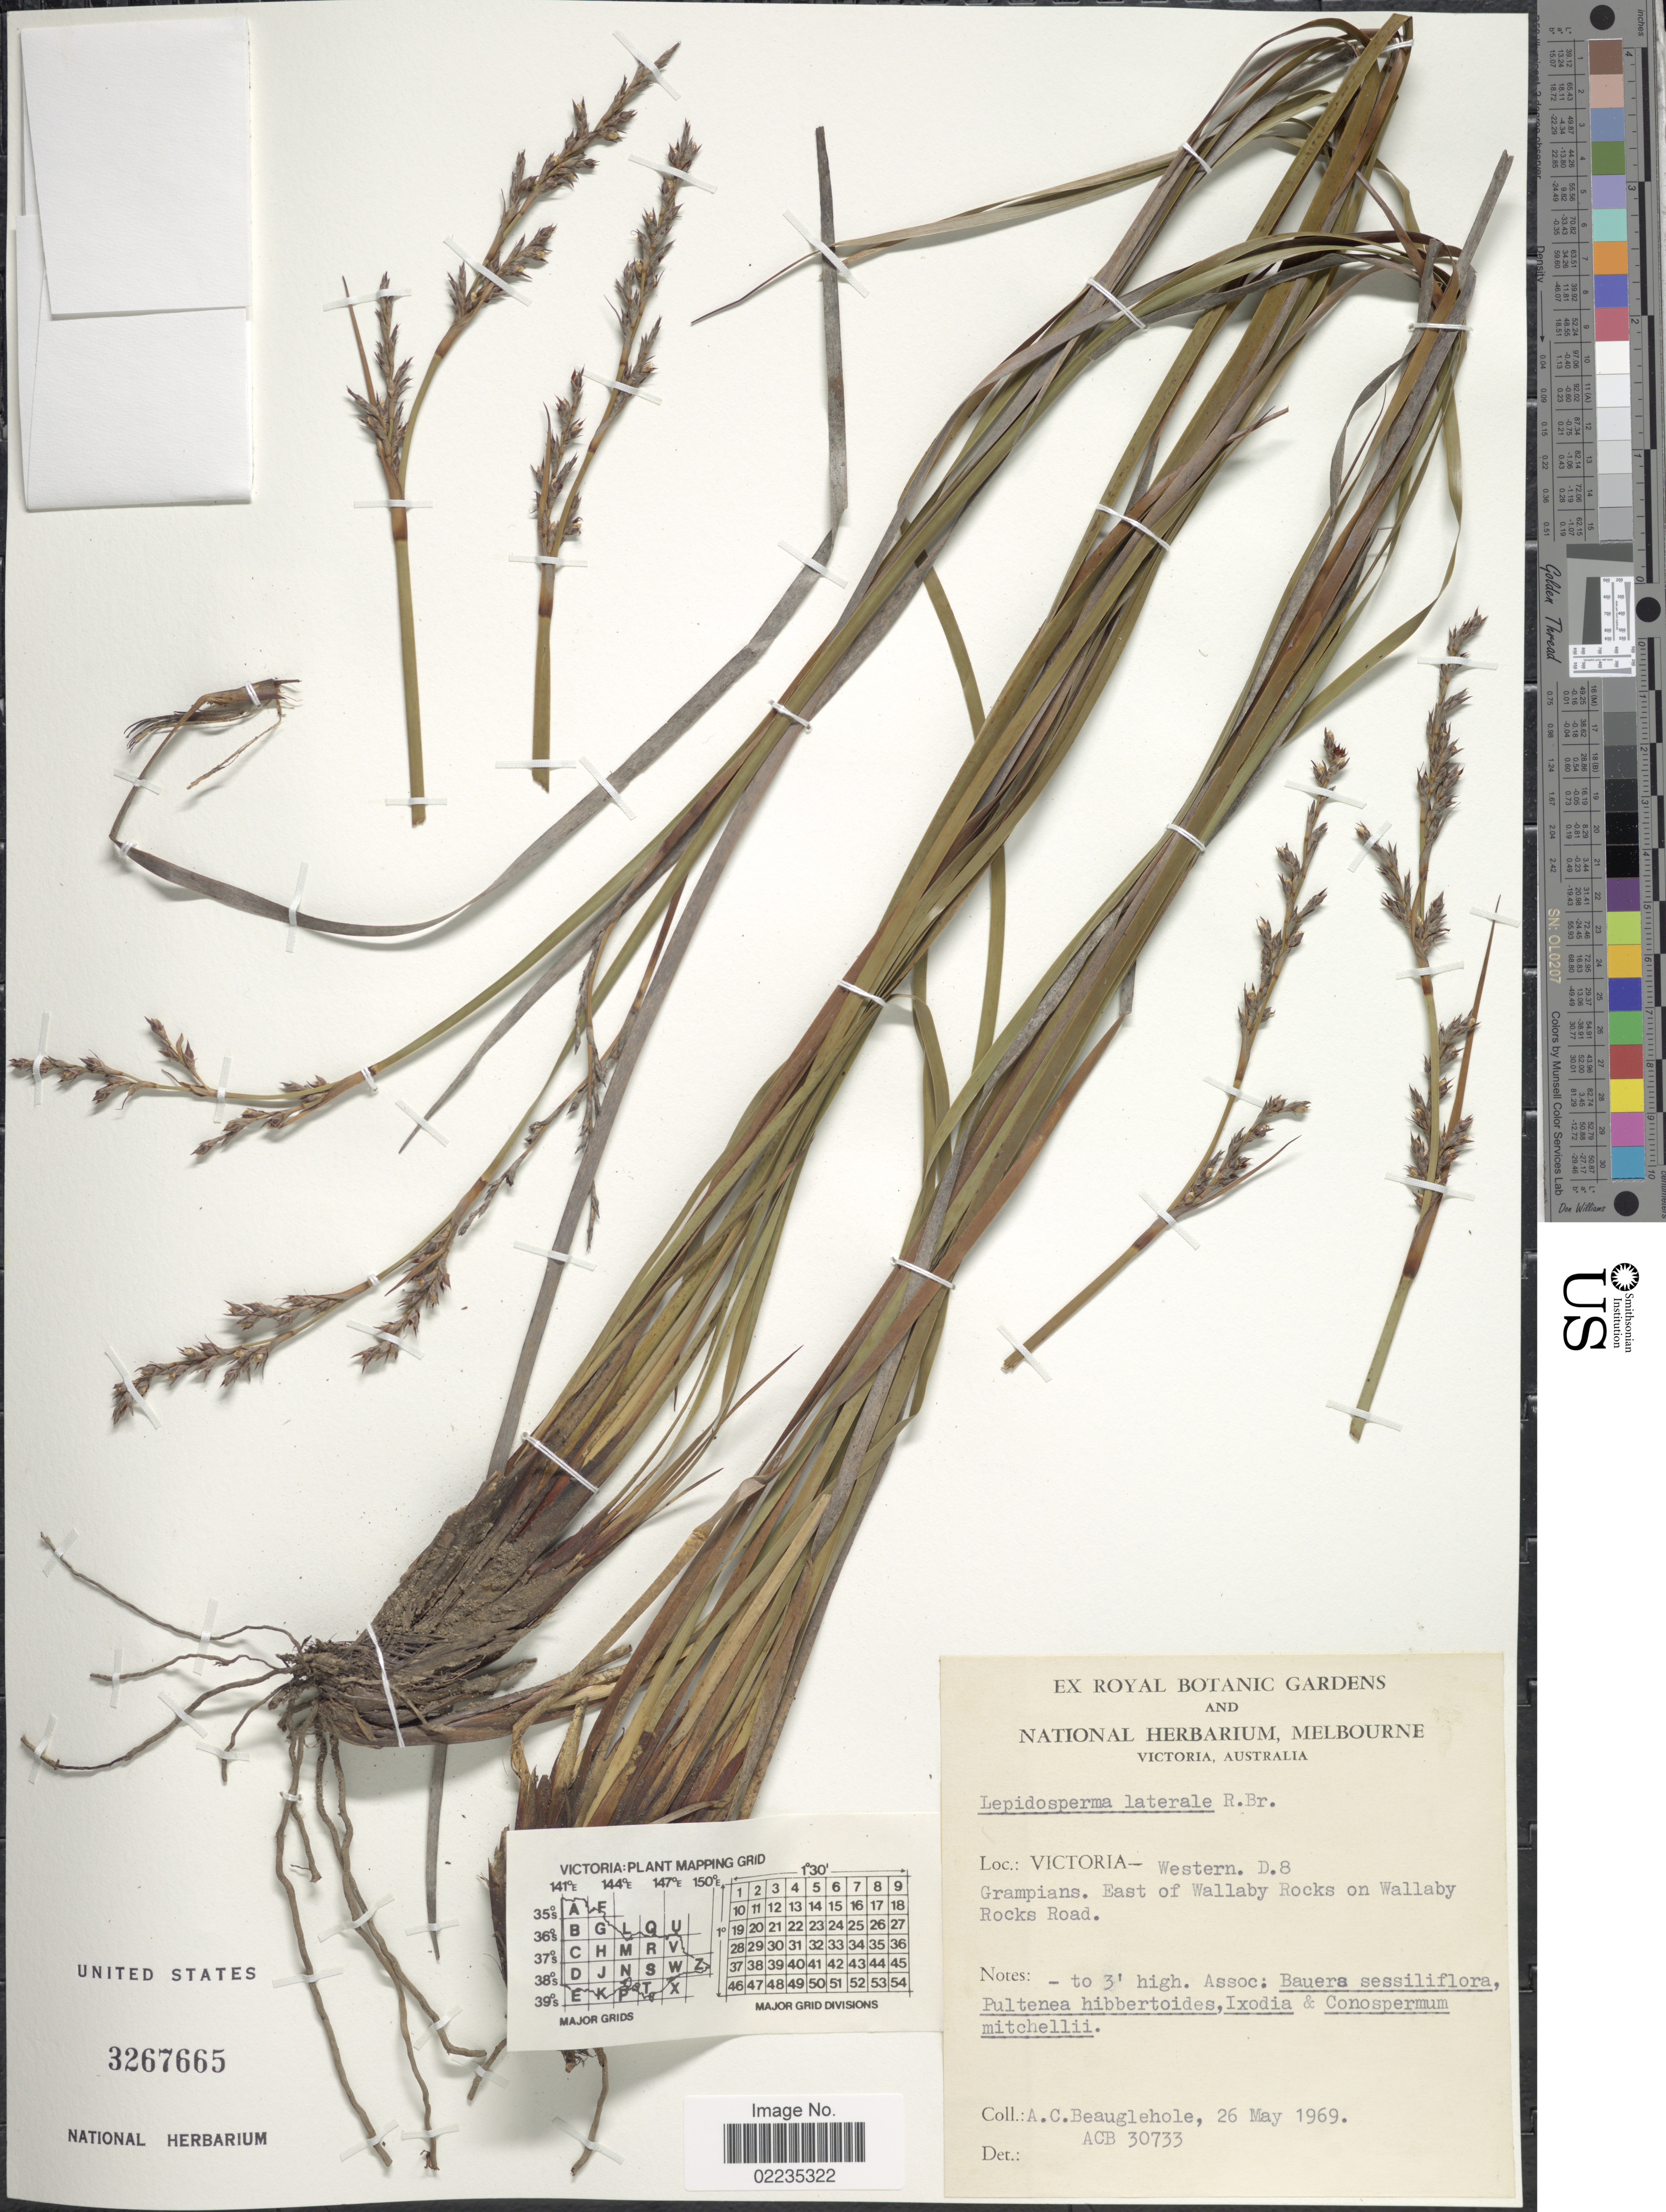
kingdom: Plantae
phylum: Tracheophyta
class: Liliopsida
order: Poales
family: Cyperaceae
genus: Lepidosperma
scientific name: Lepidosperma laterale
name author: R. Br.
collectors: A. Beauglehole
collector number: ACB 30733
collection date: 1969-05-26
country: Australia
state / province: Victoria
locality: Victoria, Western, D.8 Grampians, East of Wallaby Rocks on Wallaby, Rocks Road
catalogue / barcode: US 3267665